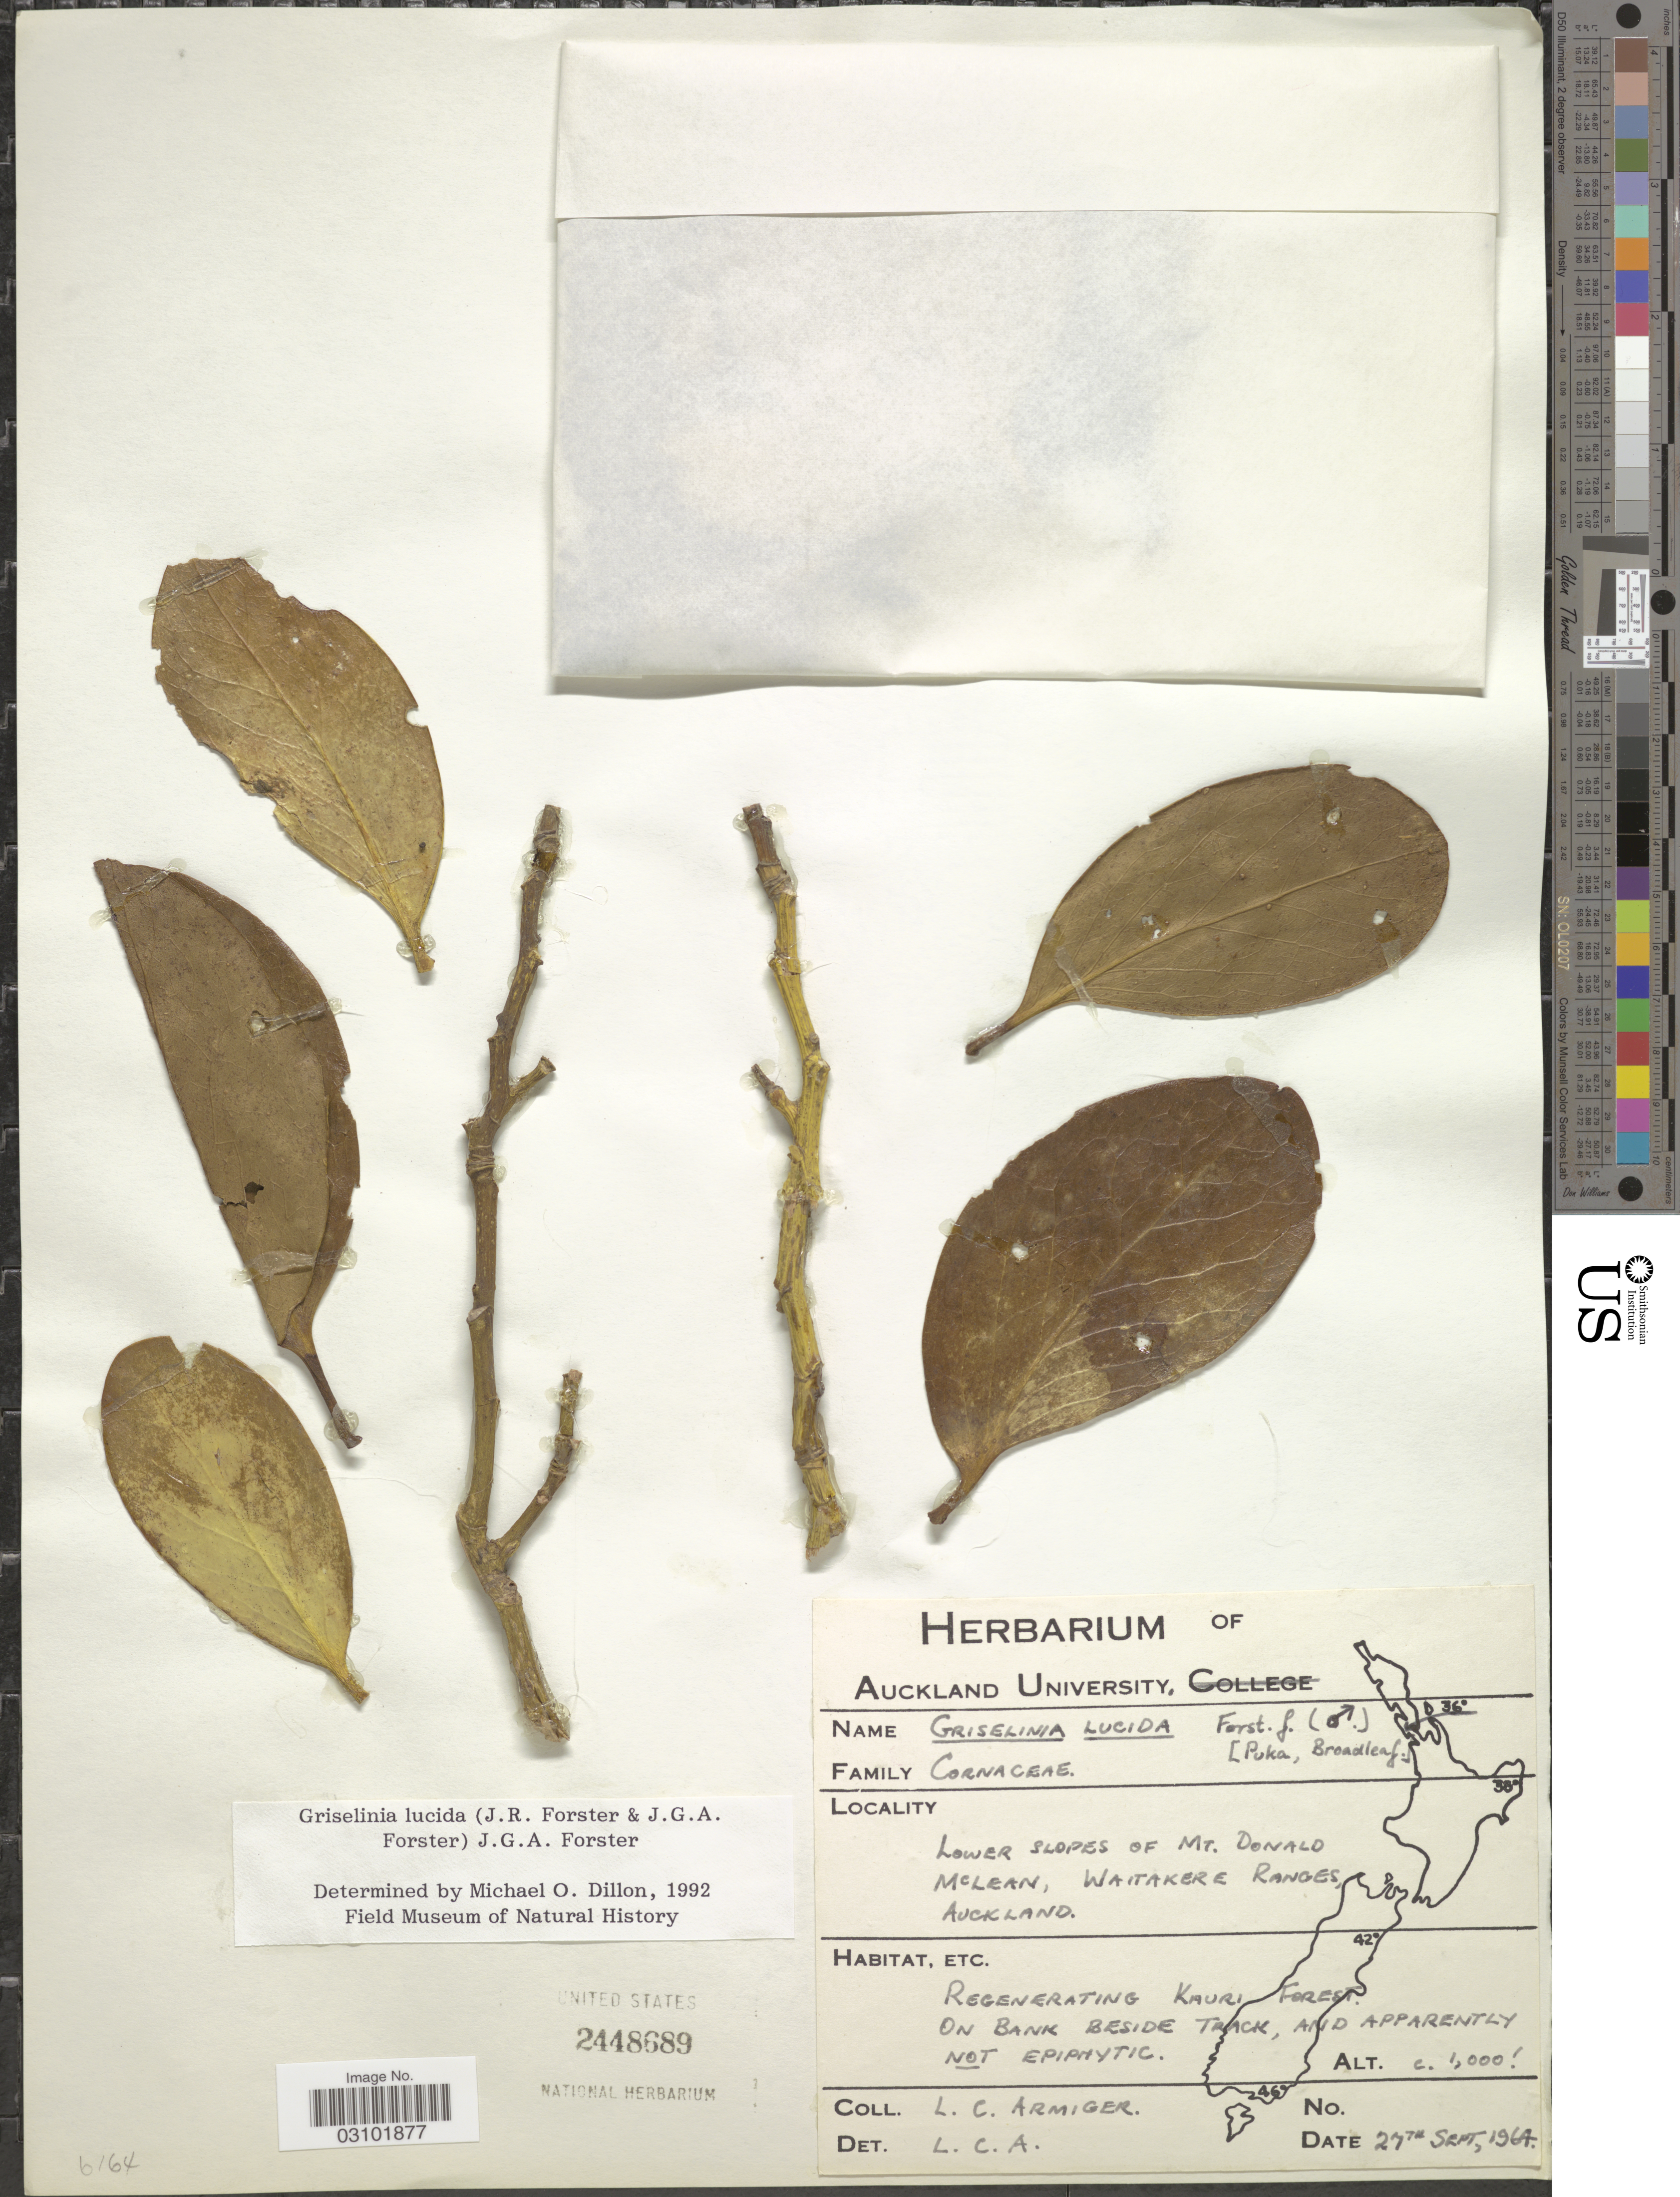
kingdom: Plantae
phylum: Tracheophyta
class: Magnoliopsida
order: Apiales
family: Griseliniaceae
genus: Griselinia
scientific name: Griselinia lucida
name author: (J.R. Forst. & G. Forst.) G. Forst.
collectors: L. Armiger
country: New Zealand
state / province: Auckland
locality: Lower slopes of Mt. Donald McLean, Waitakere Ranges. Regenerating kauri Forest. On bank beside Track.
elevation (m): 305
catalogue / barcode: US 2448689